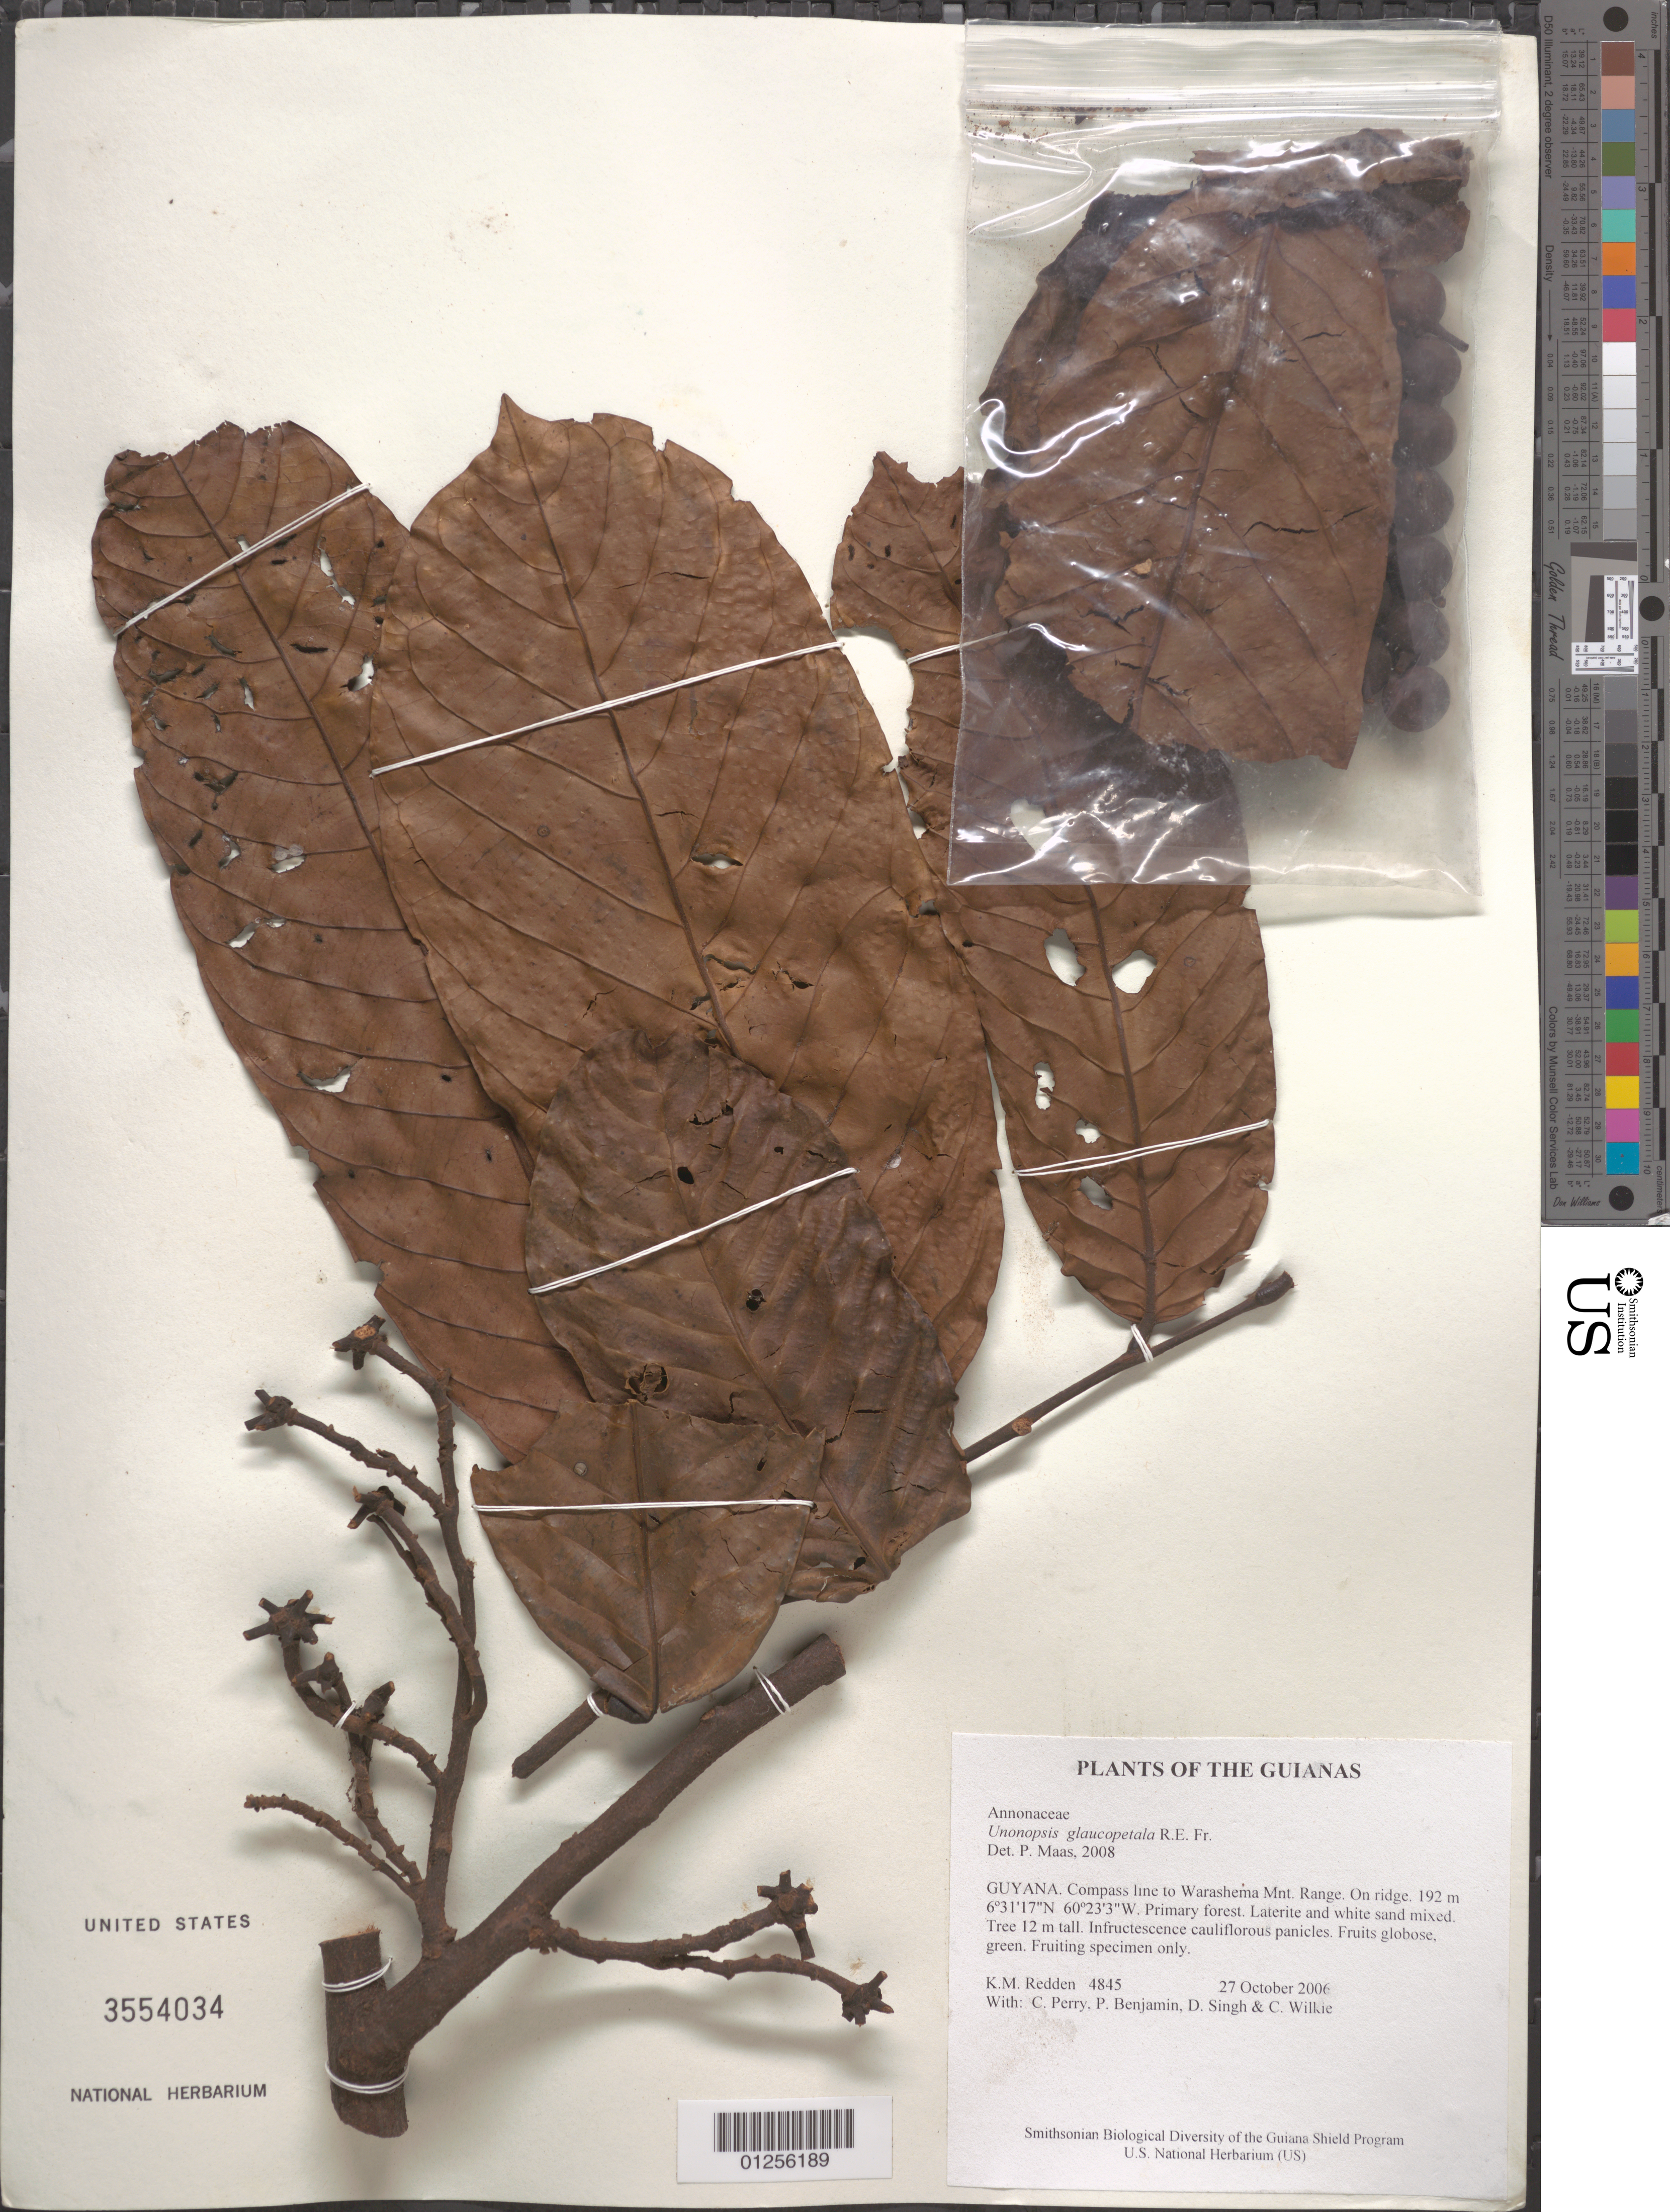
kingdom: Plantae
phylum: Tracheophyta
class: Magnoliopsida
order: Magnoliales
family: Annonaceae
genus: Unonopsis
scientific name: Unonopsis glaucopetala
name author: R.E. Fr.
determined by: Maas, Paul J. M.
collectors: K. M. Redden, C. Perry, P. Benjamin, D. Singh & C. Wilkie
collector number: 4845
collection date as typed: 27 October 2006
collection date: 2006-10-27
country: Guyana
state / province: Cuyuni-Mazaruni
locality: Compass line to Warashema Mnt. Range. On ridge.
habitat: Primary forest. Laterite and white sand mixed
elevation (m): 192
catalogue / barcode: US 3554034